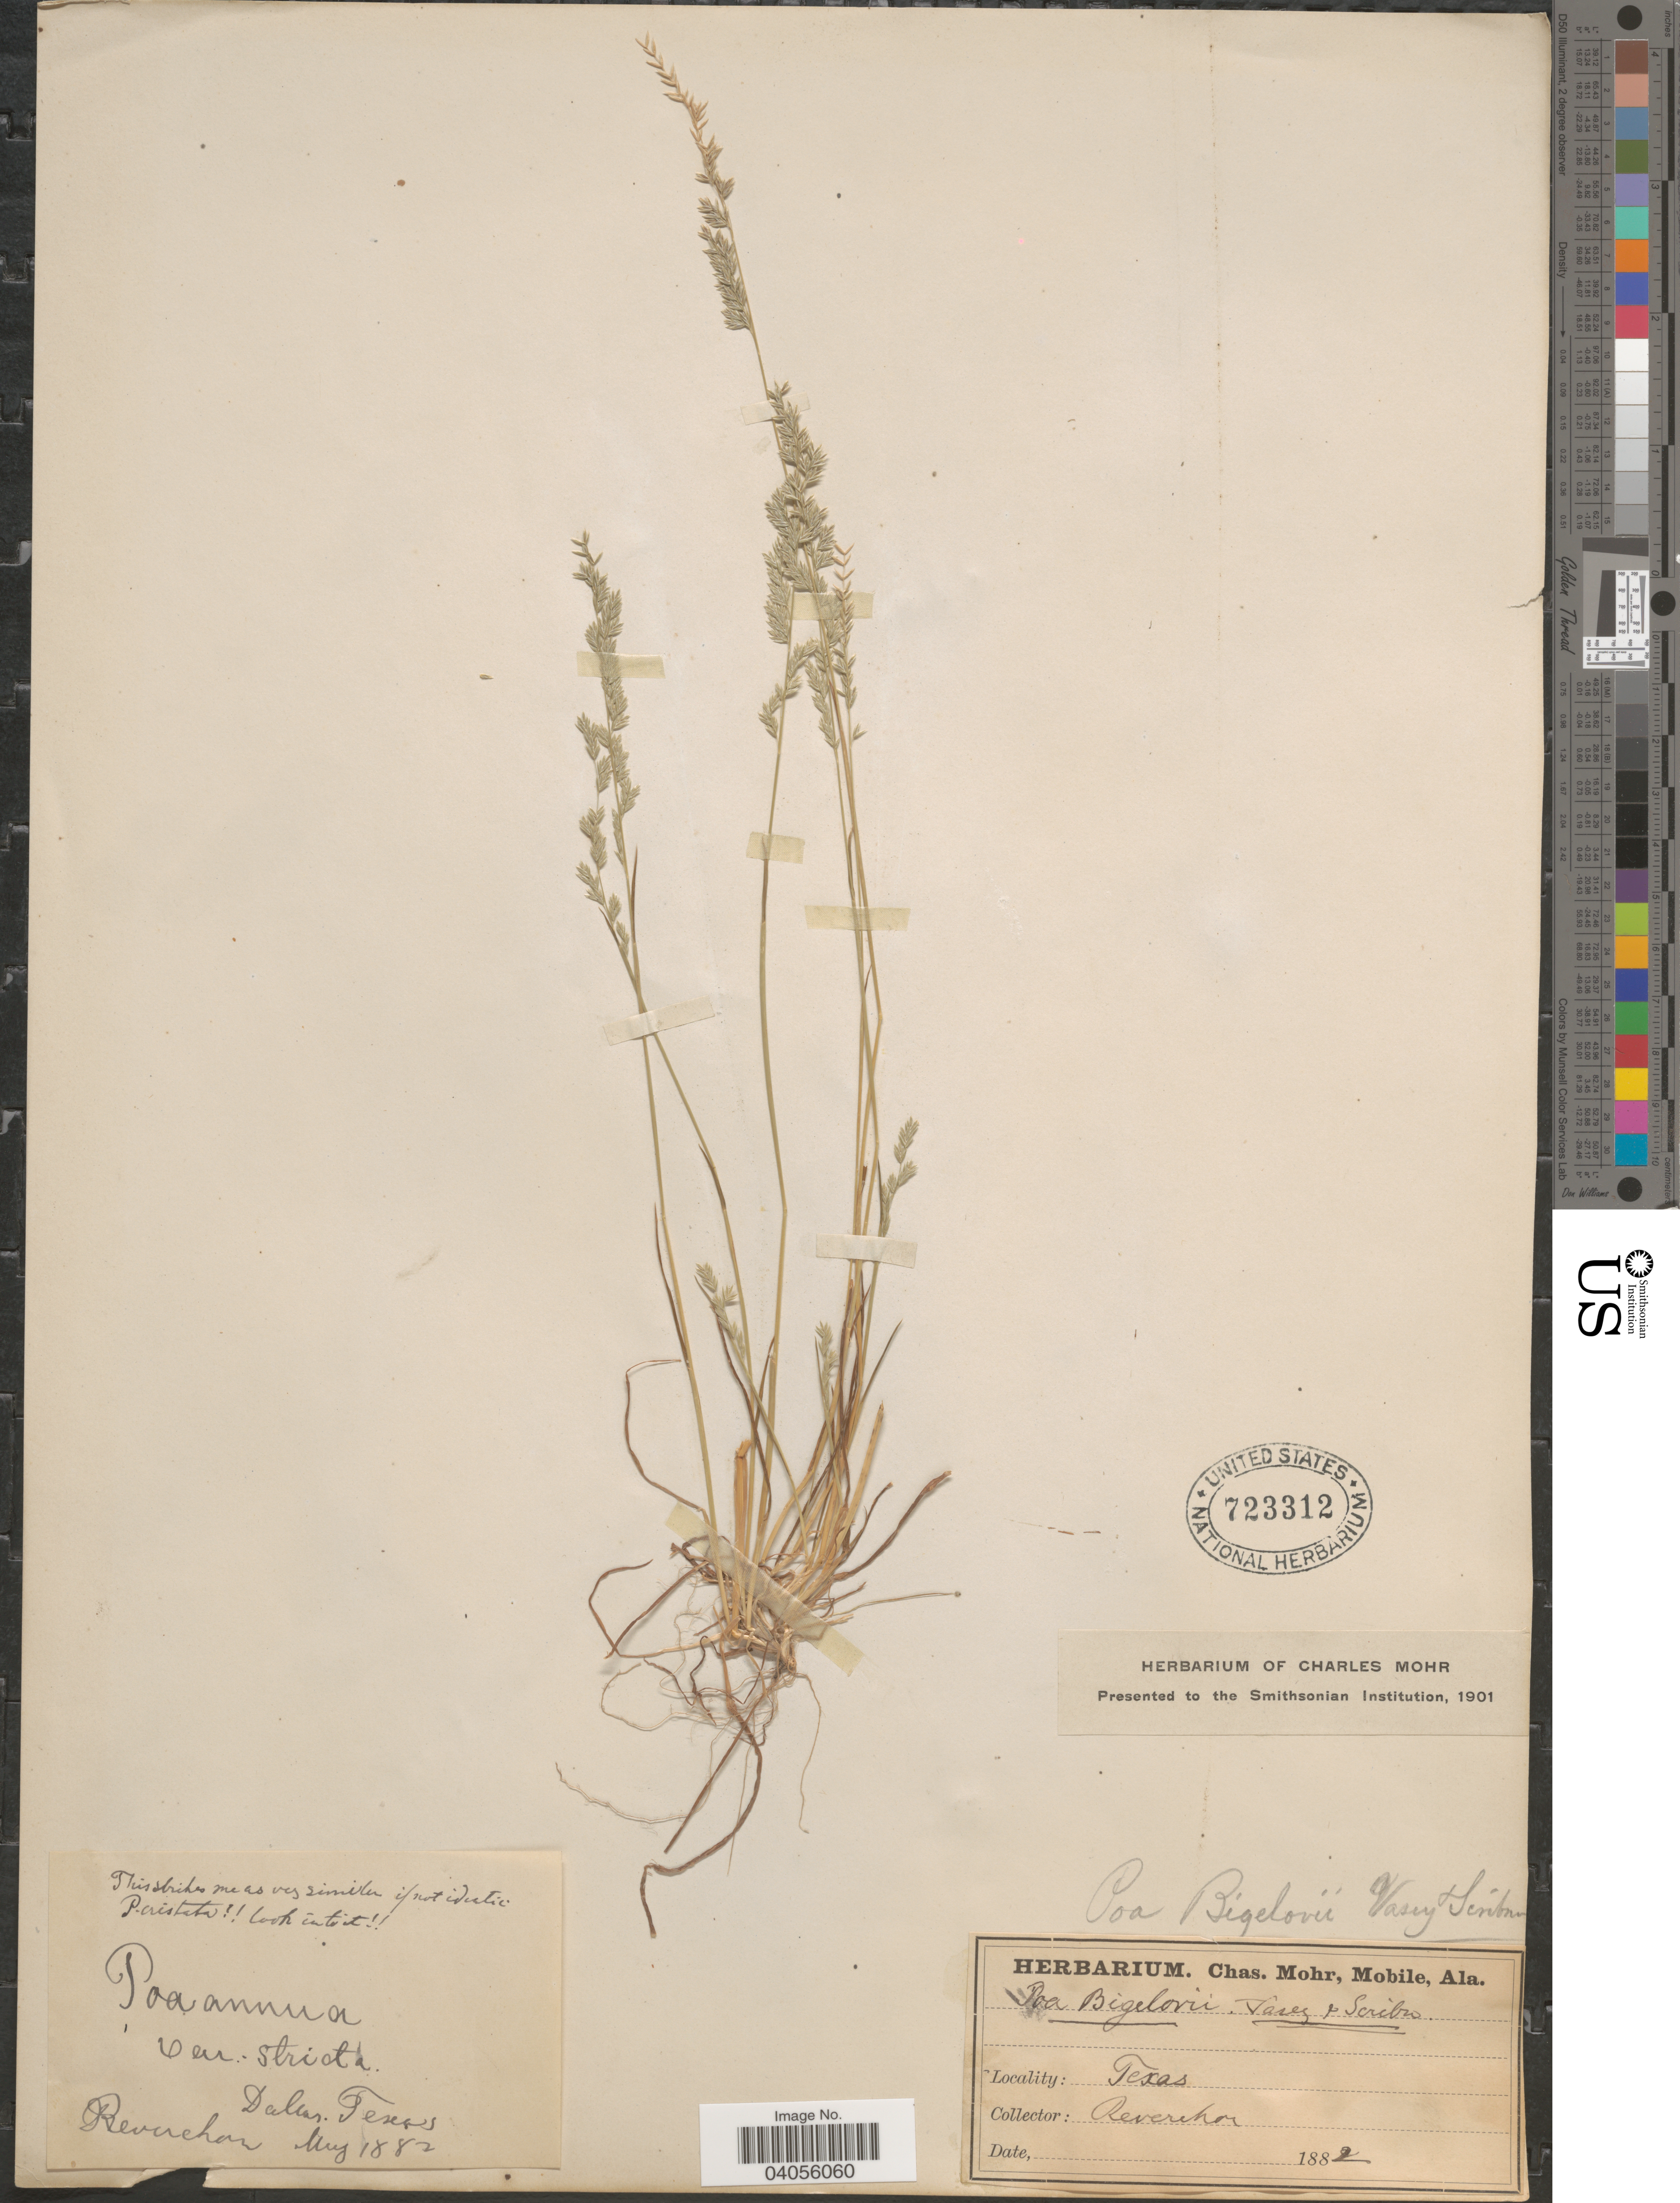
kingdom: Plantae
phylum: Tracheophyta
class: Liliopsida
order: Poales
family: Poaceae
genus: Poa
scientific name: Poa bigelovii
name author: Vasey & Scribn.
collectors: -. Reverchon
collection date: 1882-05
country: United States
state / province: Texas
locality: Dallas.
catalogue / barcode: US 723312